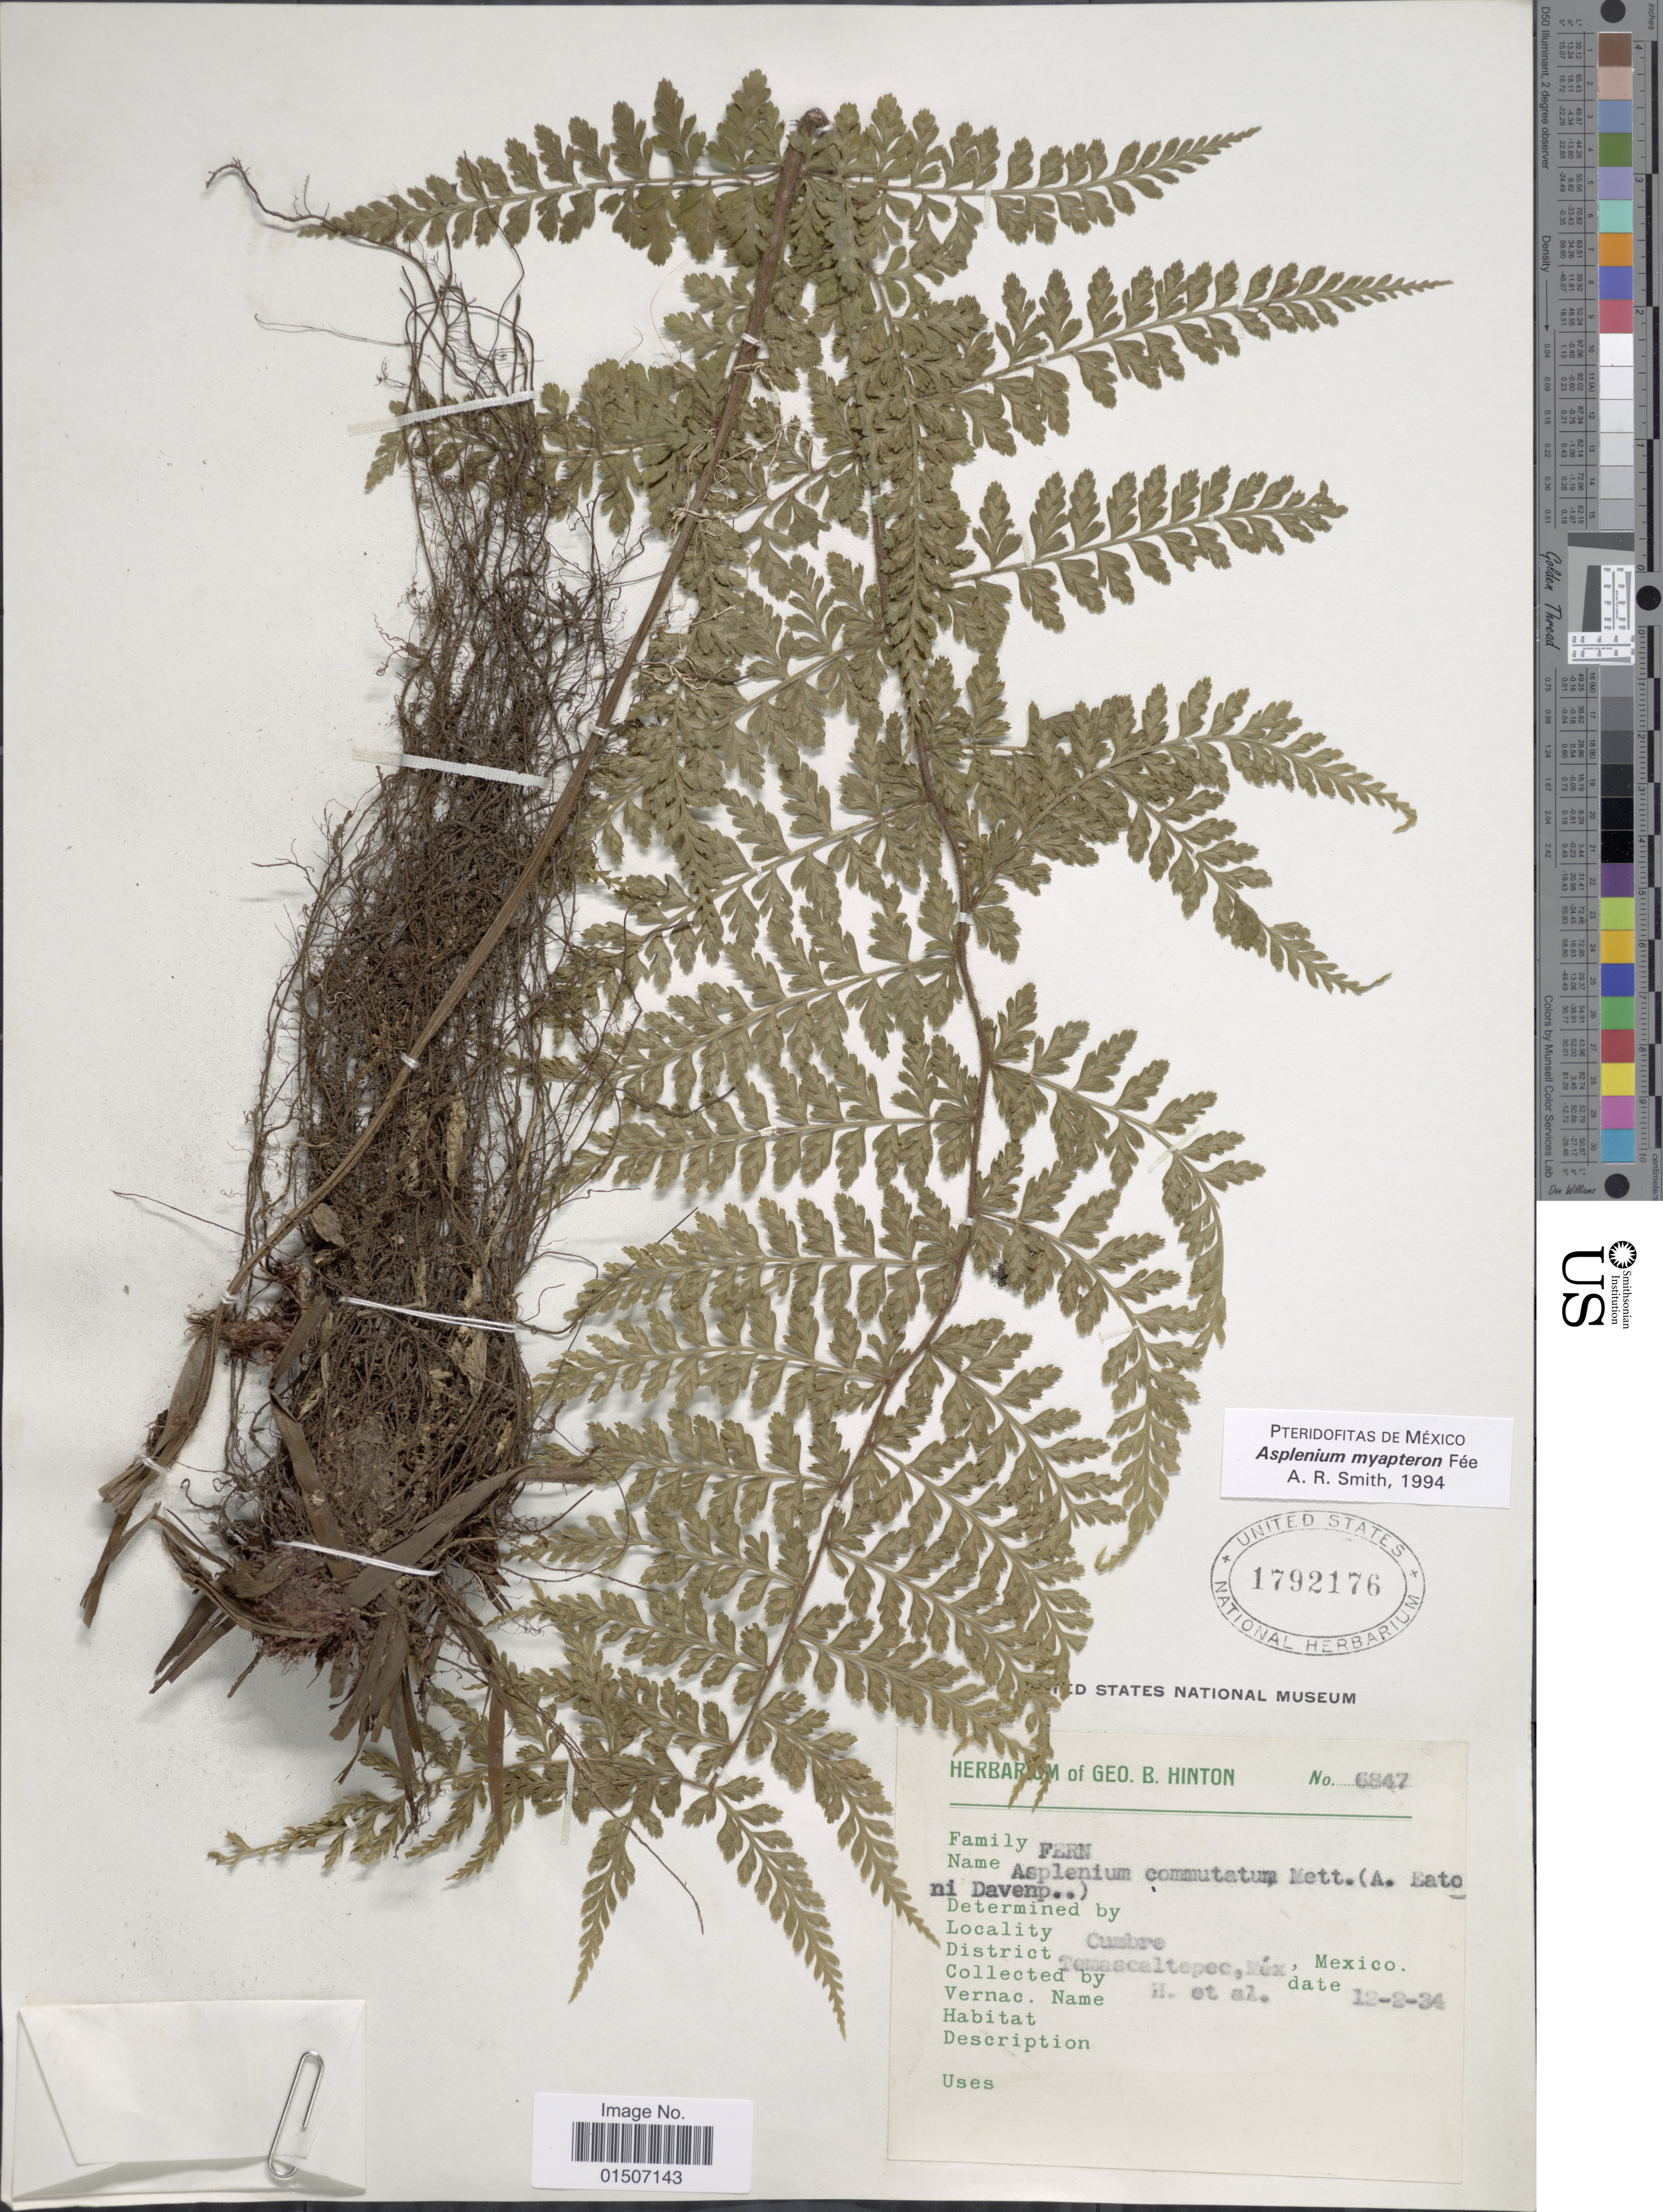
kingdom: Plantae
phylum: Tracheophyta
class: Polypodiopsida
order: Polypodiales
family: Aspleniaceae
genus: Asplenium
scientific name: Asplenium myapteron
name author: Fée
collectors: G. B. Hinton & et al.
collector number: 6847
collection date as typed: Transcribed d/m/y: 2/12/34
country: Mexico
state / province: México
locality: Cumbre, District Temascaltepec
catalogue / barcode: US 1792176